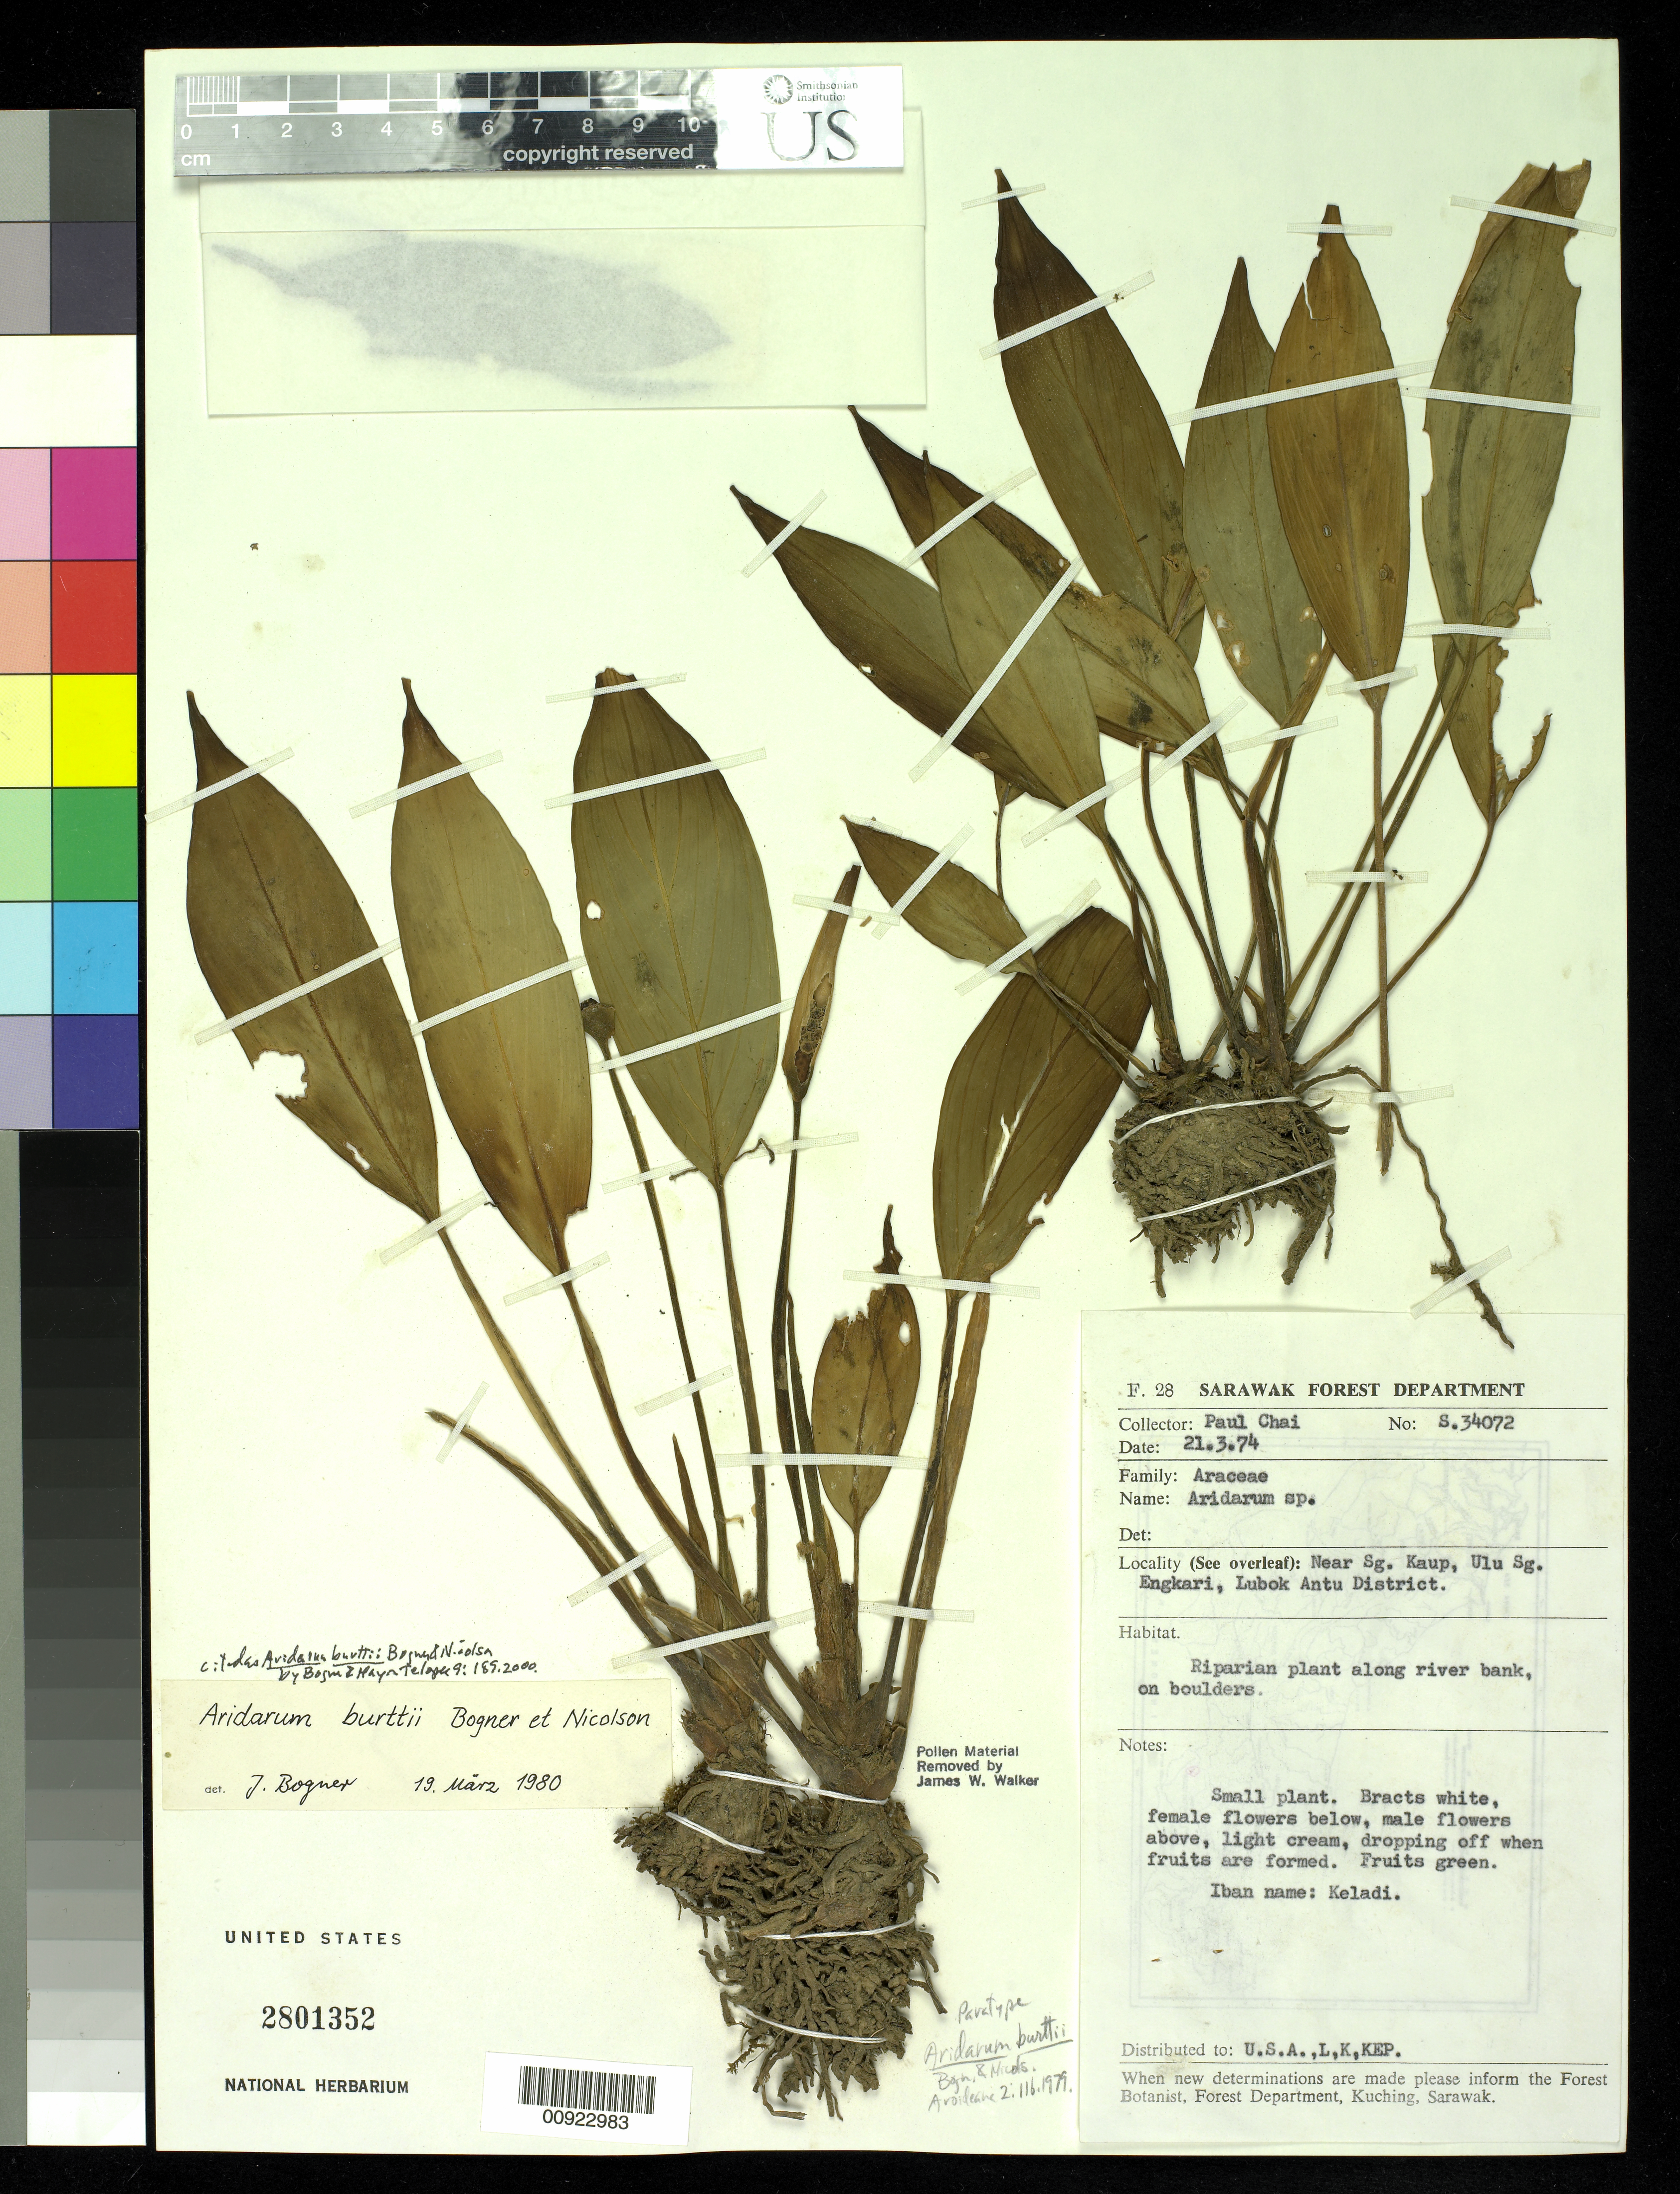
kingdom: Plantae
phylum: Tracheophyta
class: Liliopsida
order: Alismatales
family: Araceae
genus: Aridarum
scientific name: Aridarum burttii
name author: Bogner & Nicolson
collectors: P. Chai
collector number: S 34072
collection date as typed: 21 Mar 1974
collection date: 1974-03-21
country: Malaysia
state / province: Sarawak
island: Borneo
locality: Near Sg. Kaup, Ulu Sg. Engkari, Lubok Antu District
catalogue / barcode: US 2801352